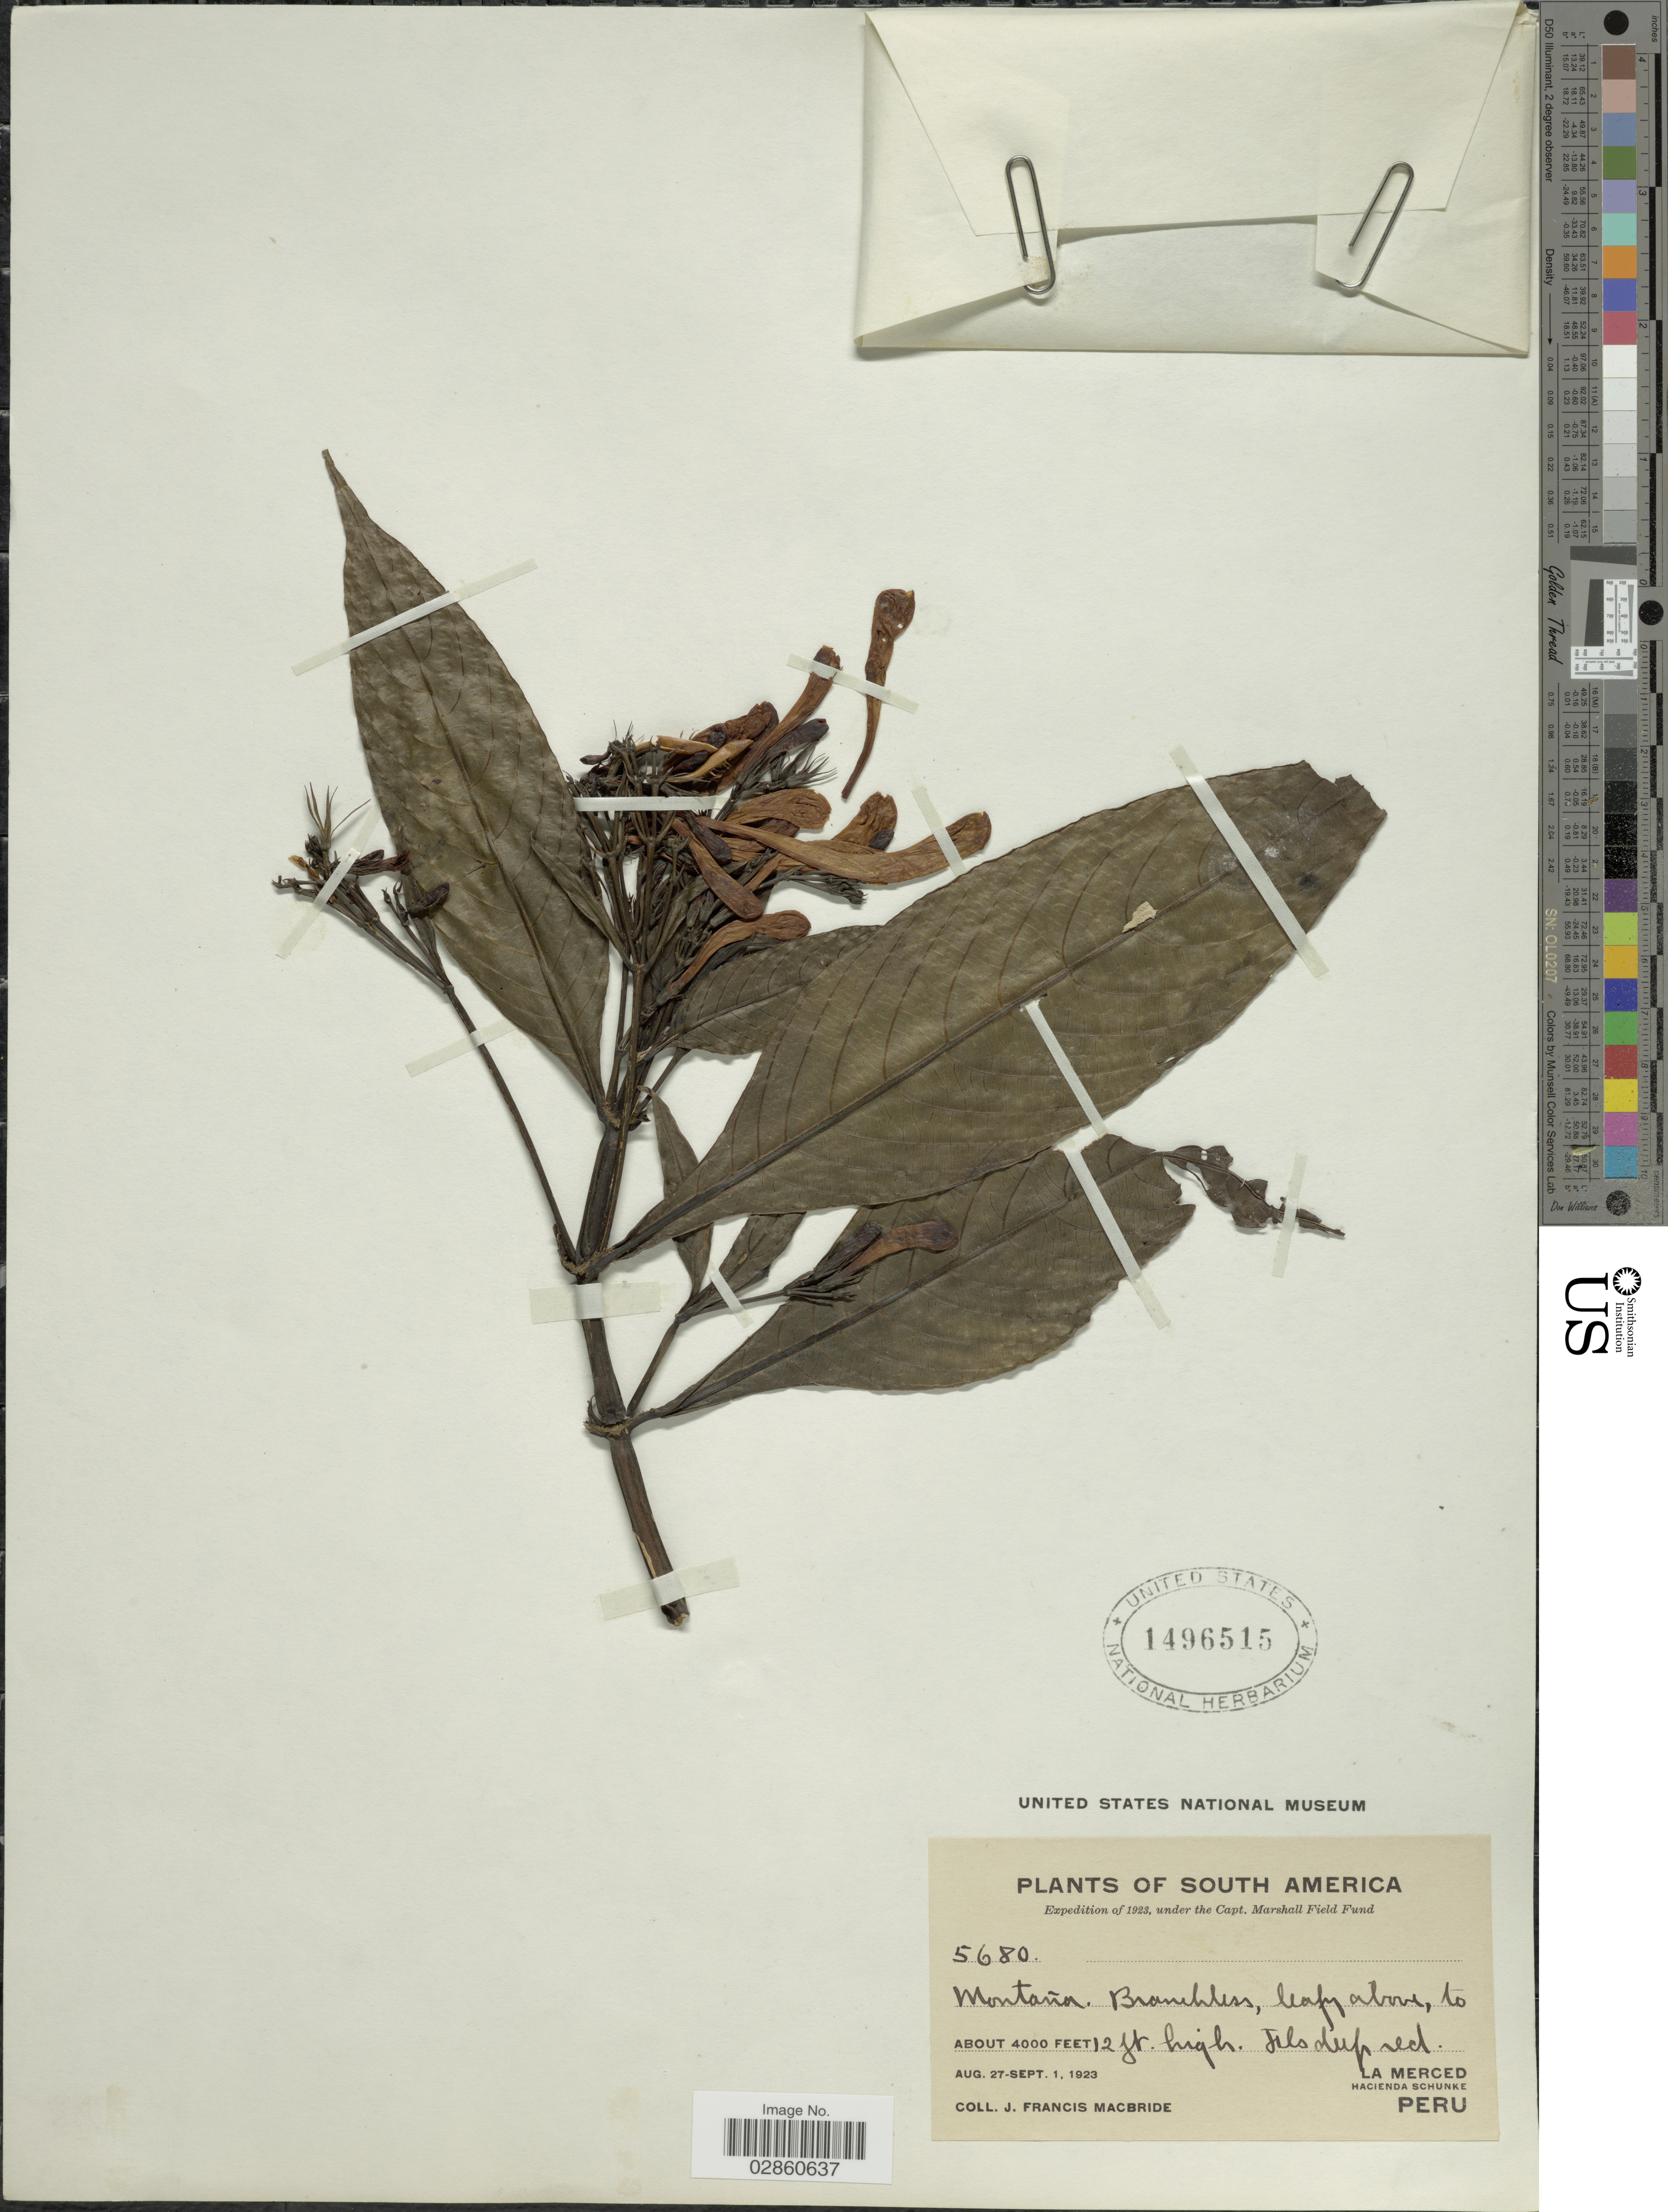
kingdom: Plantae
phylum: Tracheophyta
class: Magnoliopsida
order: Lamiales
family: Acanthaceae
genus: Ruellia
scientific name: Ruellia haenkeana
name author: (Nees) Wassh.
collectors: J. F. Macbride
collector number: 5680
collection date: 1923-08-27/1923-09-01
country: Peru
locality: La Merced. Hacienda Schunke.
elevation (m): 1219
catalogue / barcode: US 1496515